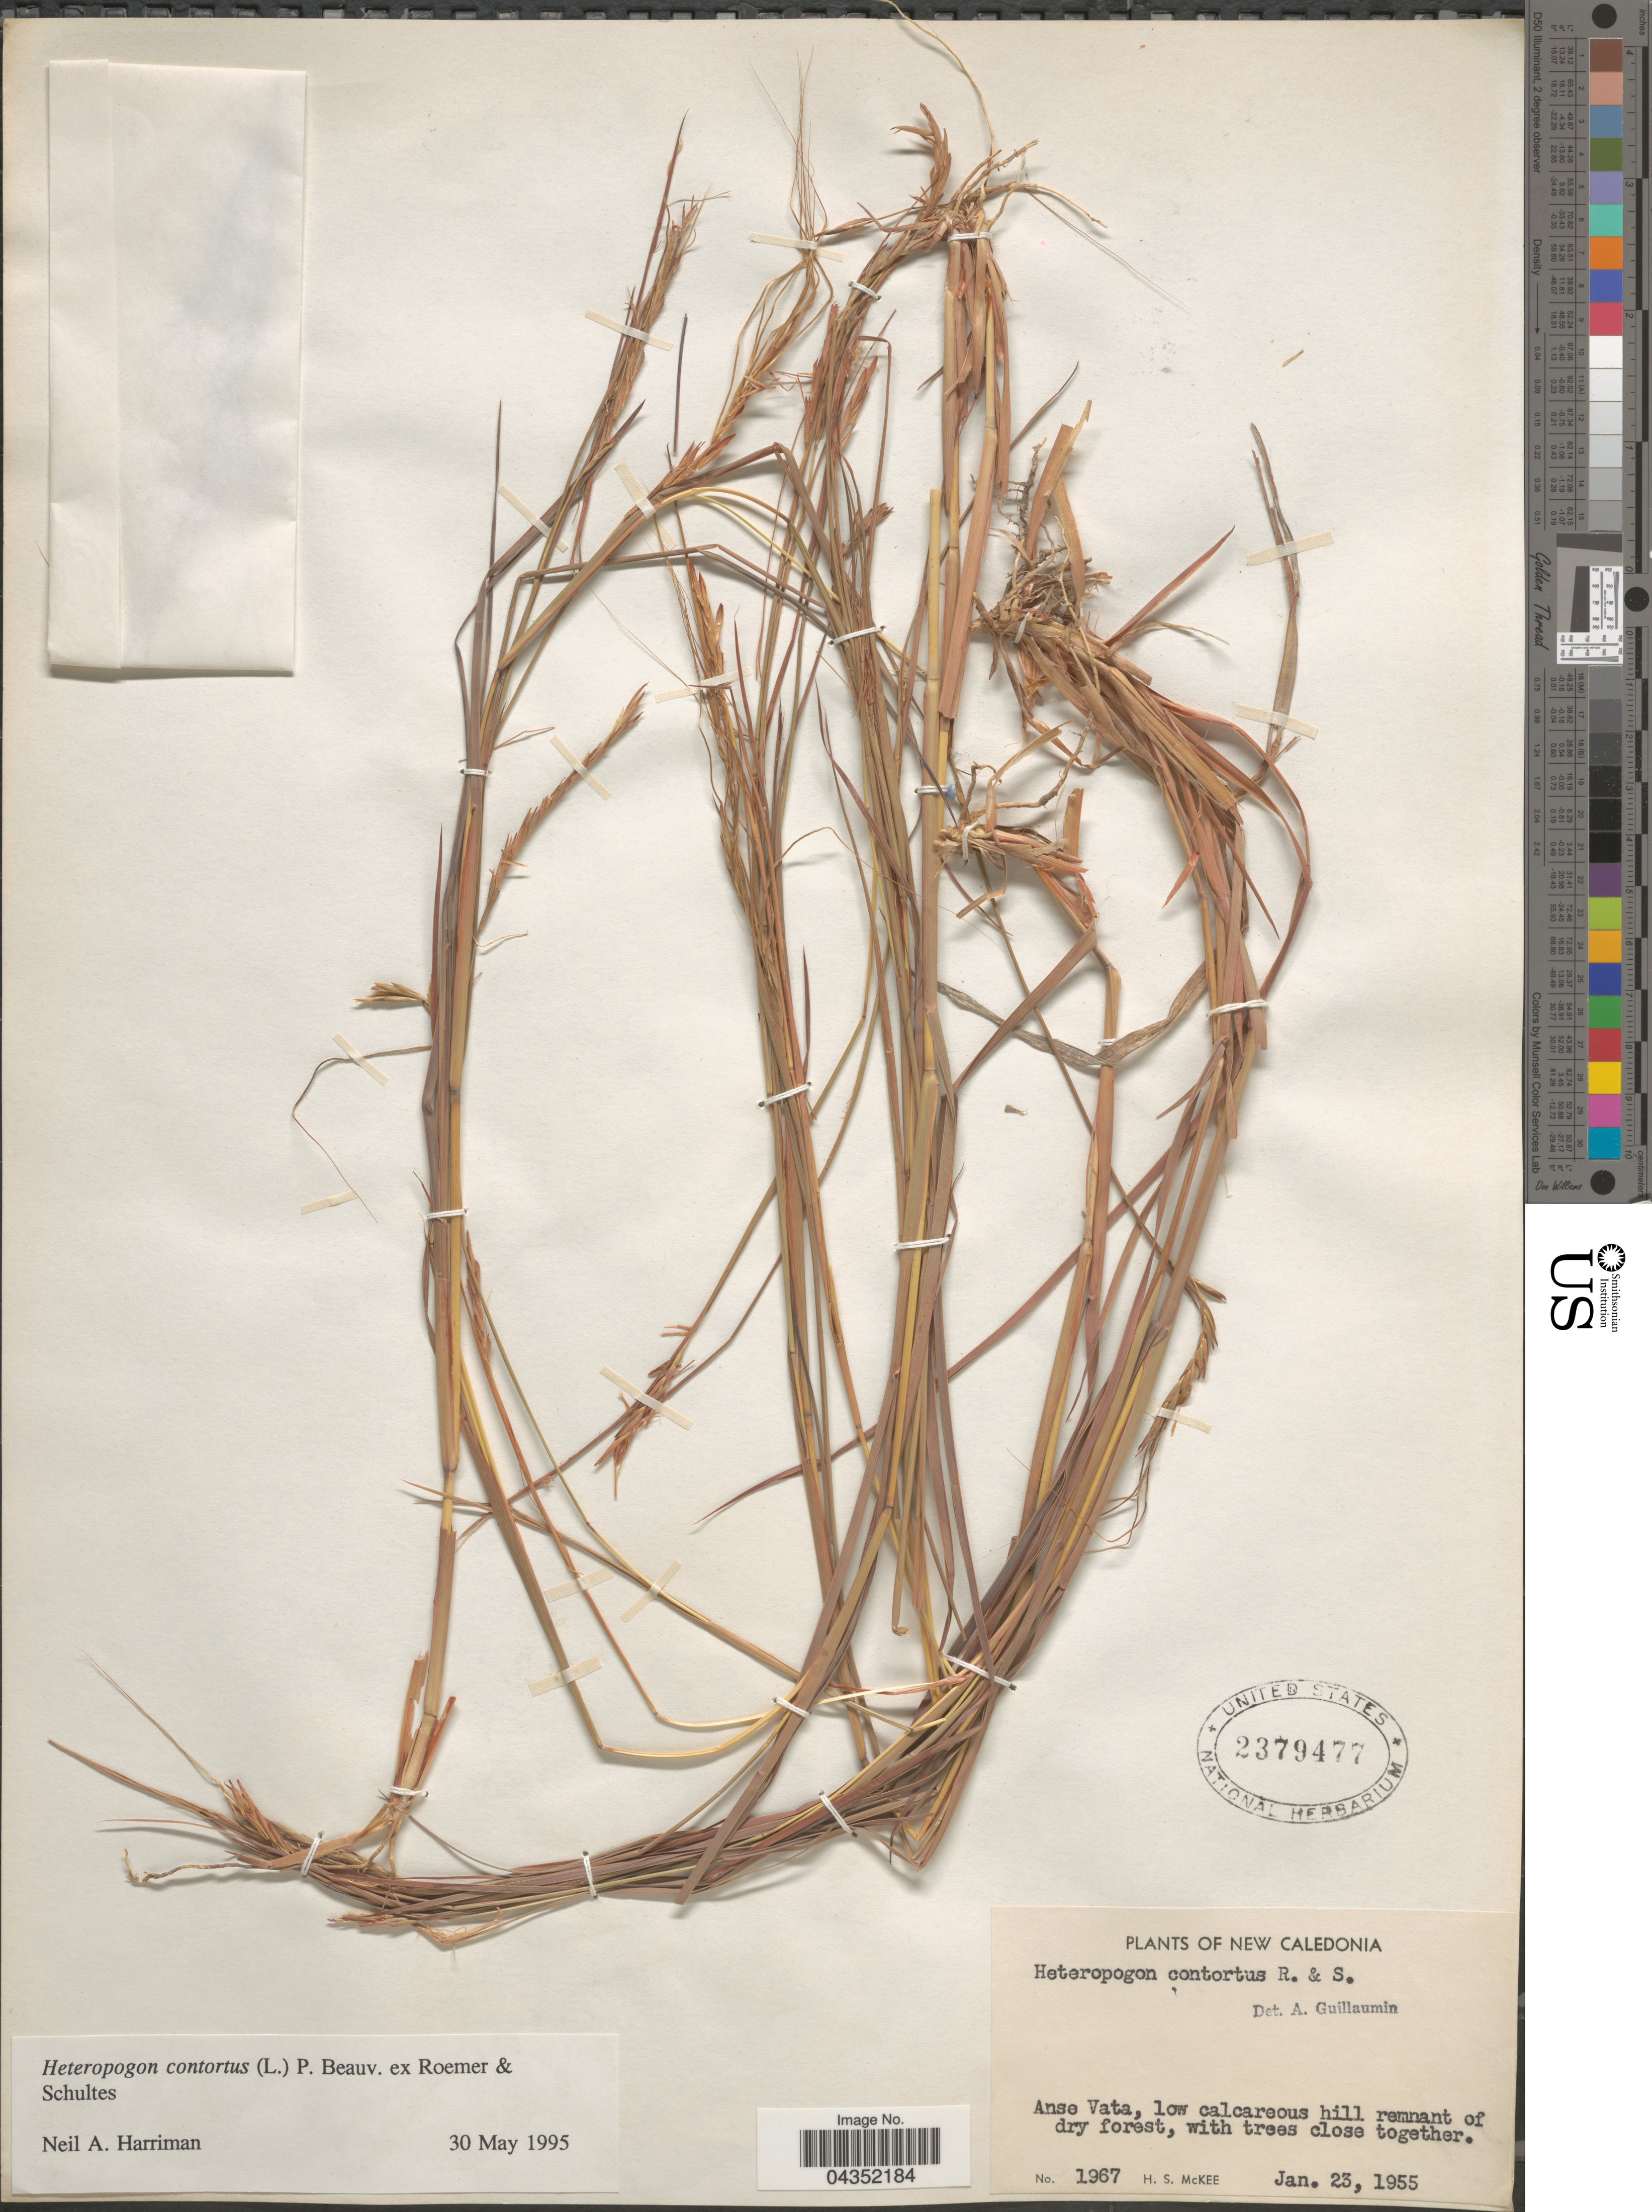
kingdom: Plantae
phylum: Tracheophyta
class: Liliopsida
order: Poales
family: Poaceae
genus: Heteropogon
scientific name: Heteropogon contortus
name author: (L.) P. Beauv. ex Roem. & Schult.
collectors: H. S. McKee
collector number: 1967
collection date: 1955-01-23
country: New Caledonia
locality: Anse Vata.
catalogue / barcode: US 2379477